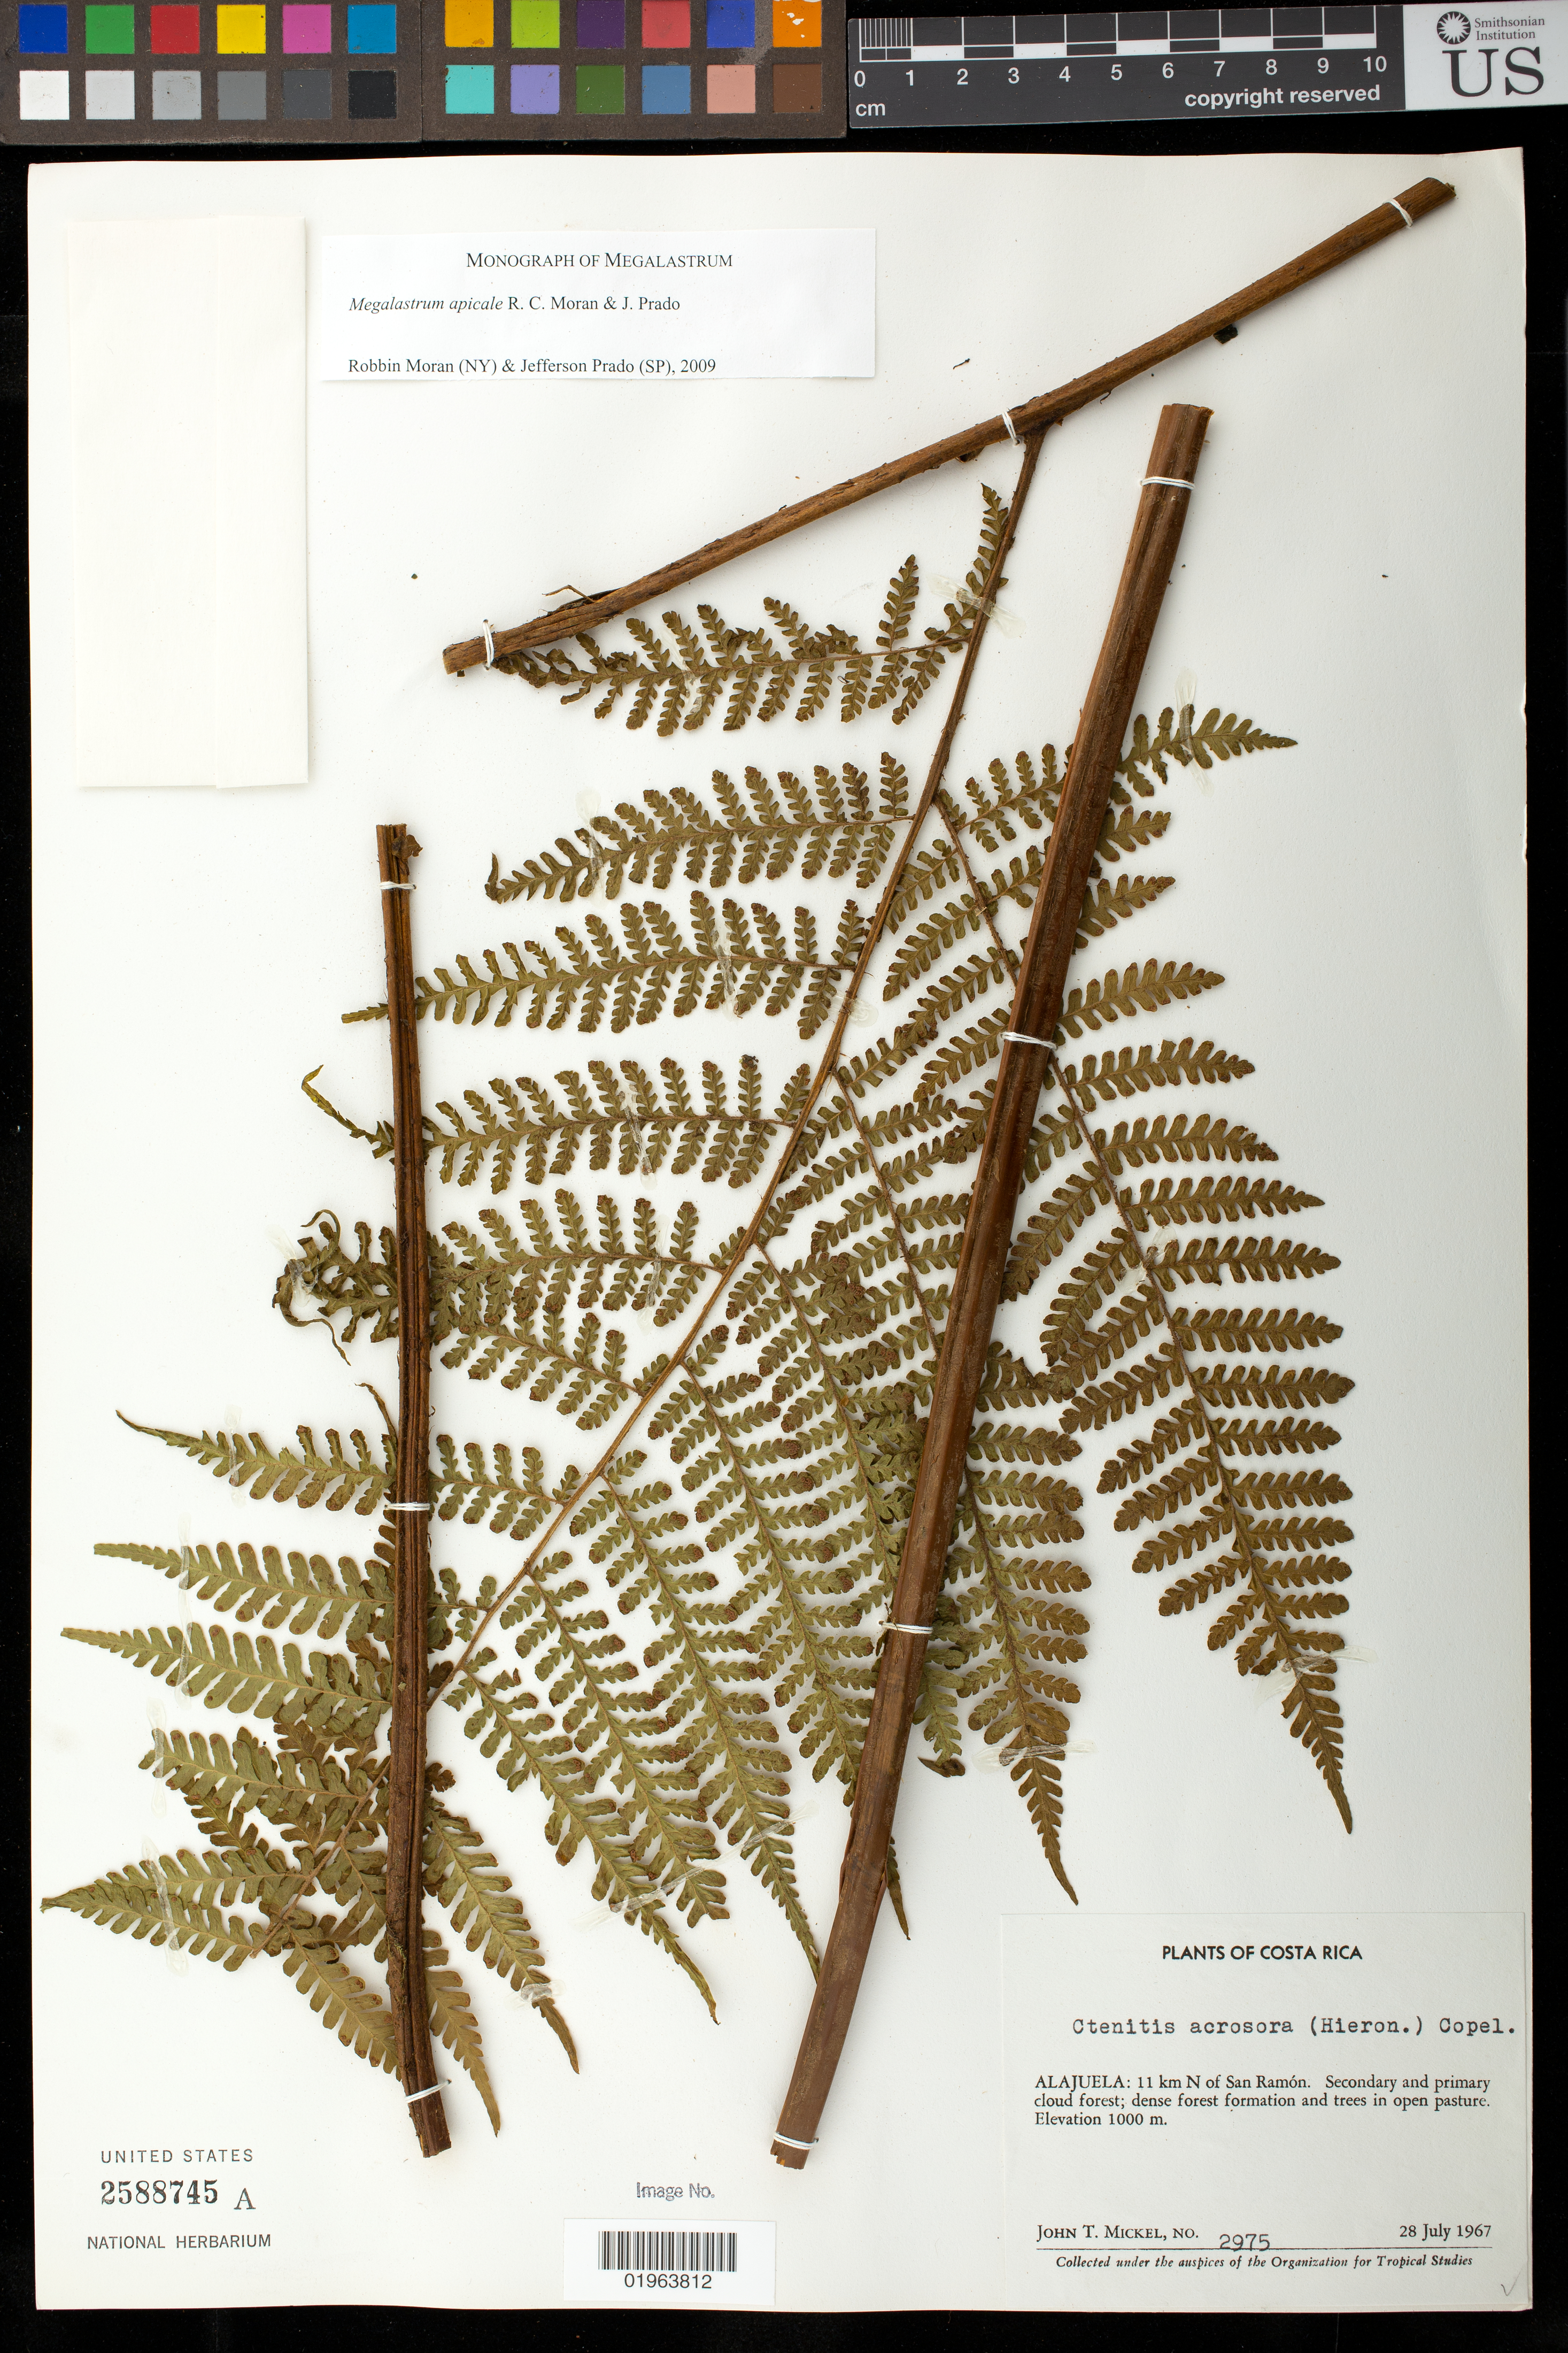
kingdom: Plantae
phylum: Tracheophyta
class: Polypodiopsida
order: Polypodiales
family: Dryopteridaceae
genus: Megalastrum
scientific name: Megalastrum apicale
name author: R.C. Moran & J. Prado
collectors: J. T. Mickel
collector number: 2975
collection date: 1967-07-28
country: Costa Rica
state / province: Alajuela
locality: Alajuela: 11km N of San Ramon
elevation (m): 1000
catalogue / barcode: US 2588745